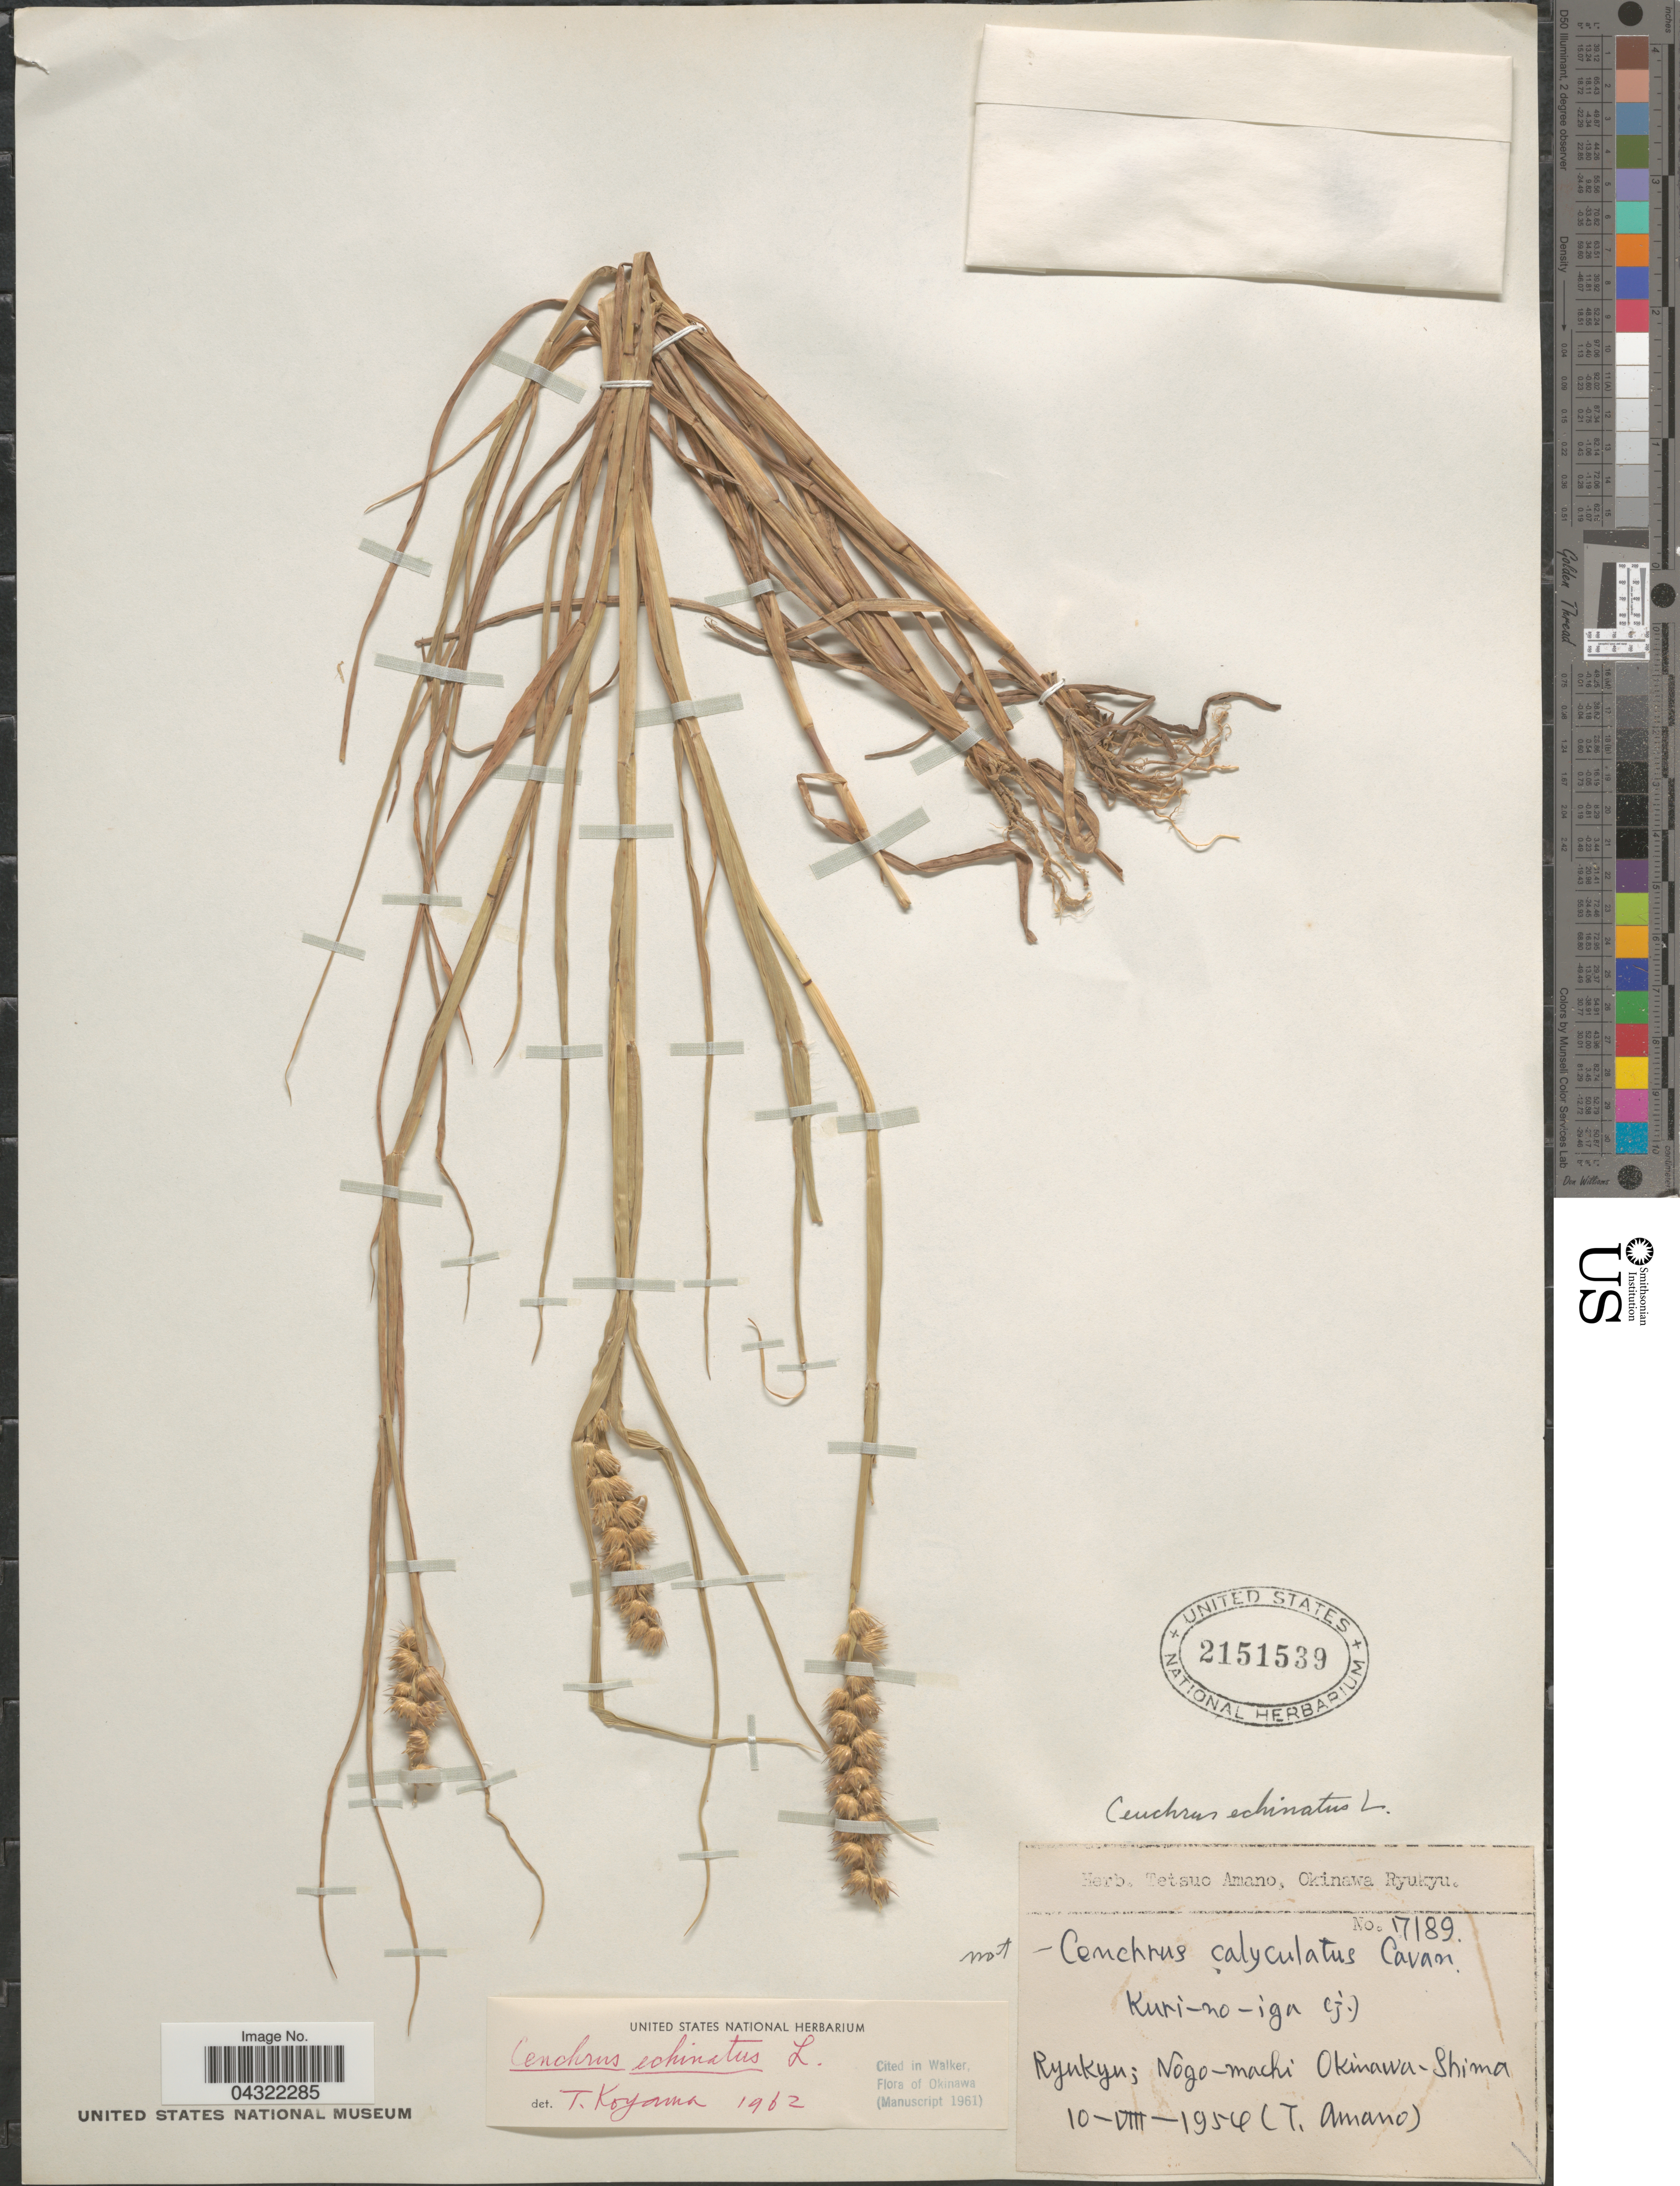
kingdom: Plantae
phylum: Tracheophyta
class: Liliopsida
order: Poales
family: Poaceae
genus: Cenchrus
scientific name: Cenchrus echinatus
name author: L.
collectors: T. Amano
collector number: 17189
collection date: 1954-08-10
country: Japan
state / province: Okinawa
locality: Kuri-no-iga (j.). Ryukyu; Nogo-machi Okinawa-Shima.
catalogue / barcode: US 2151539